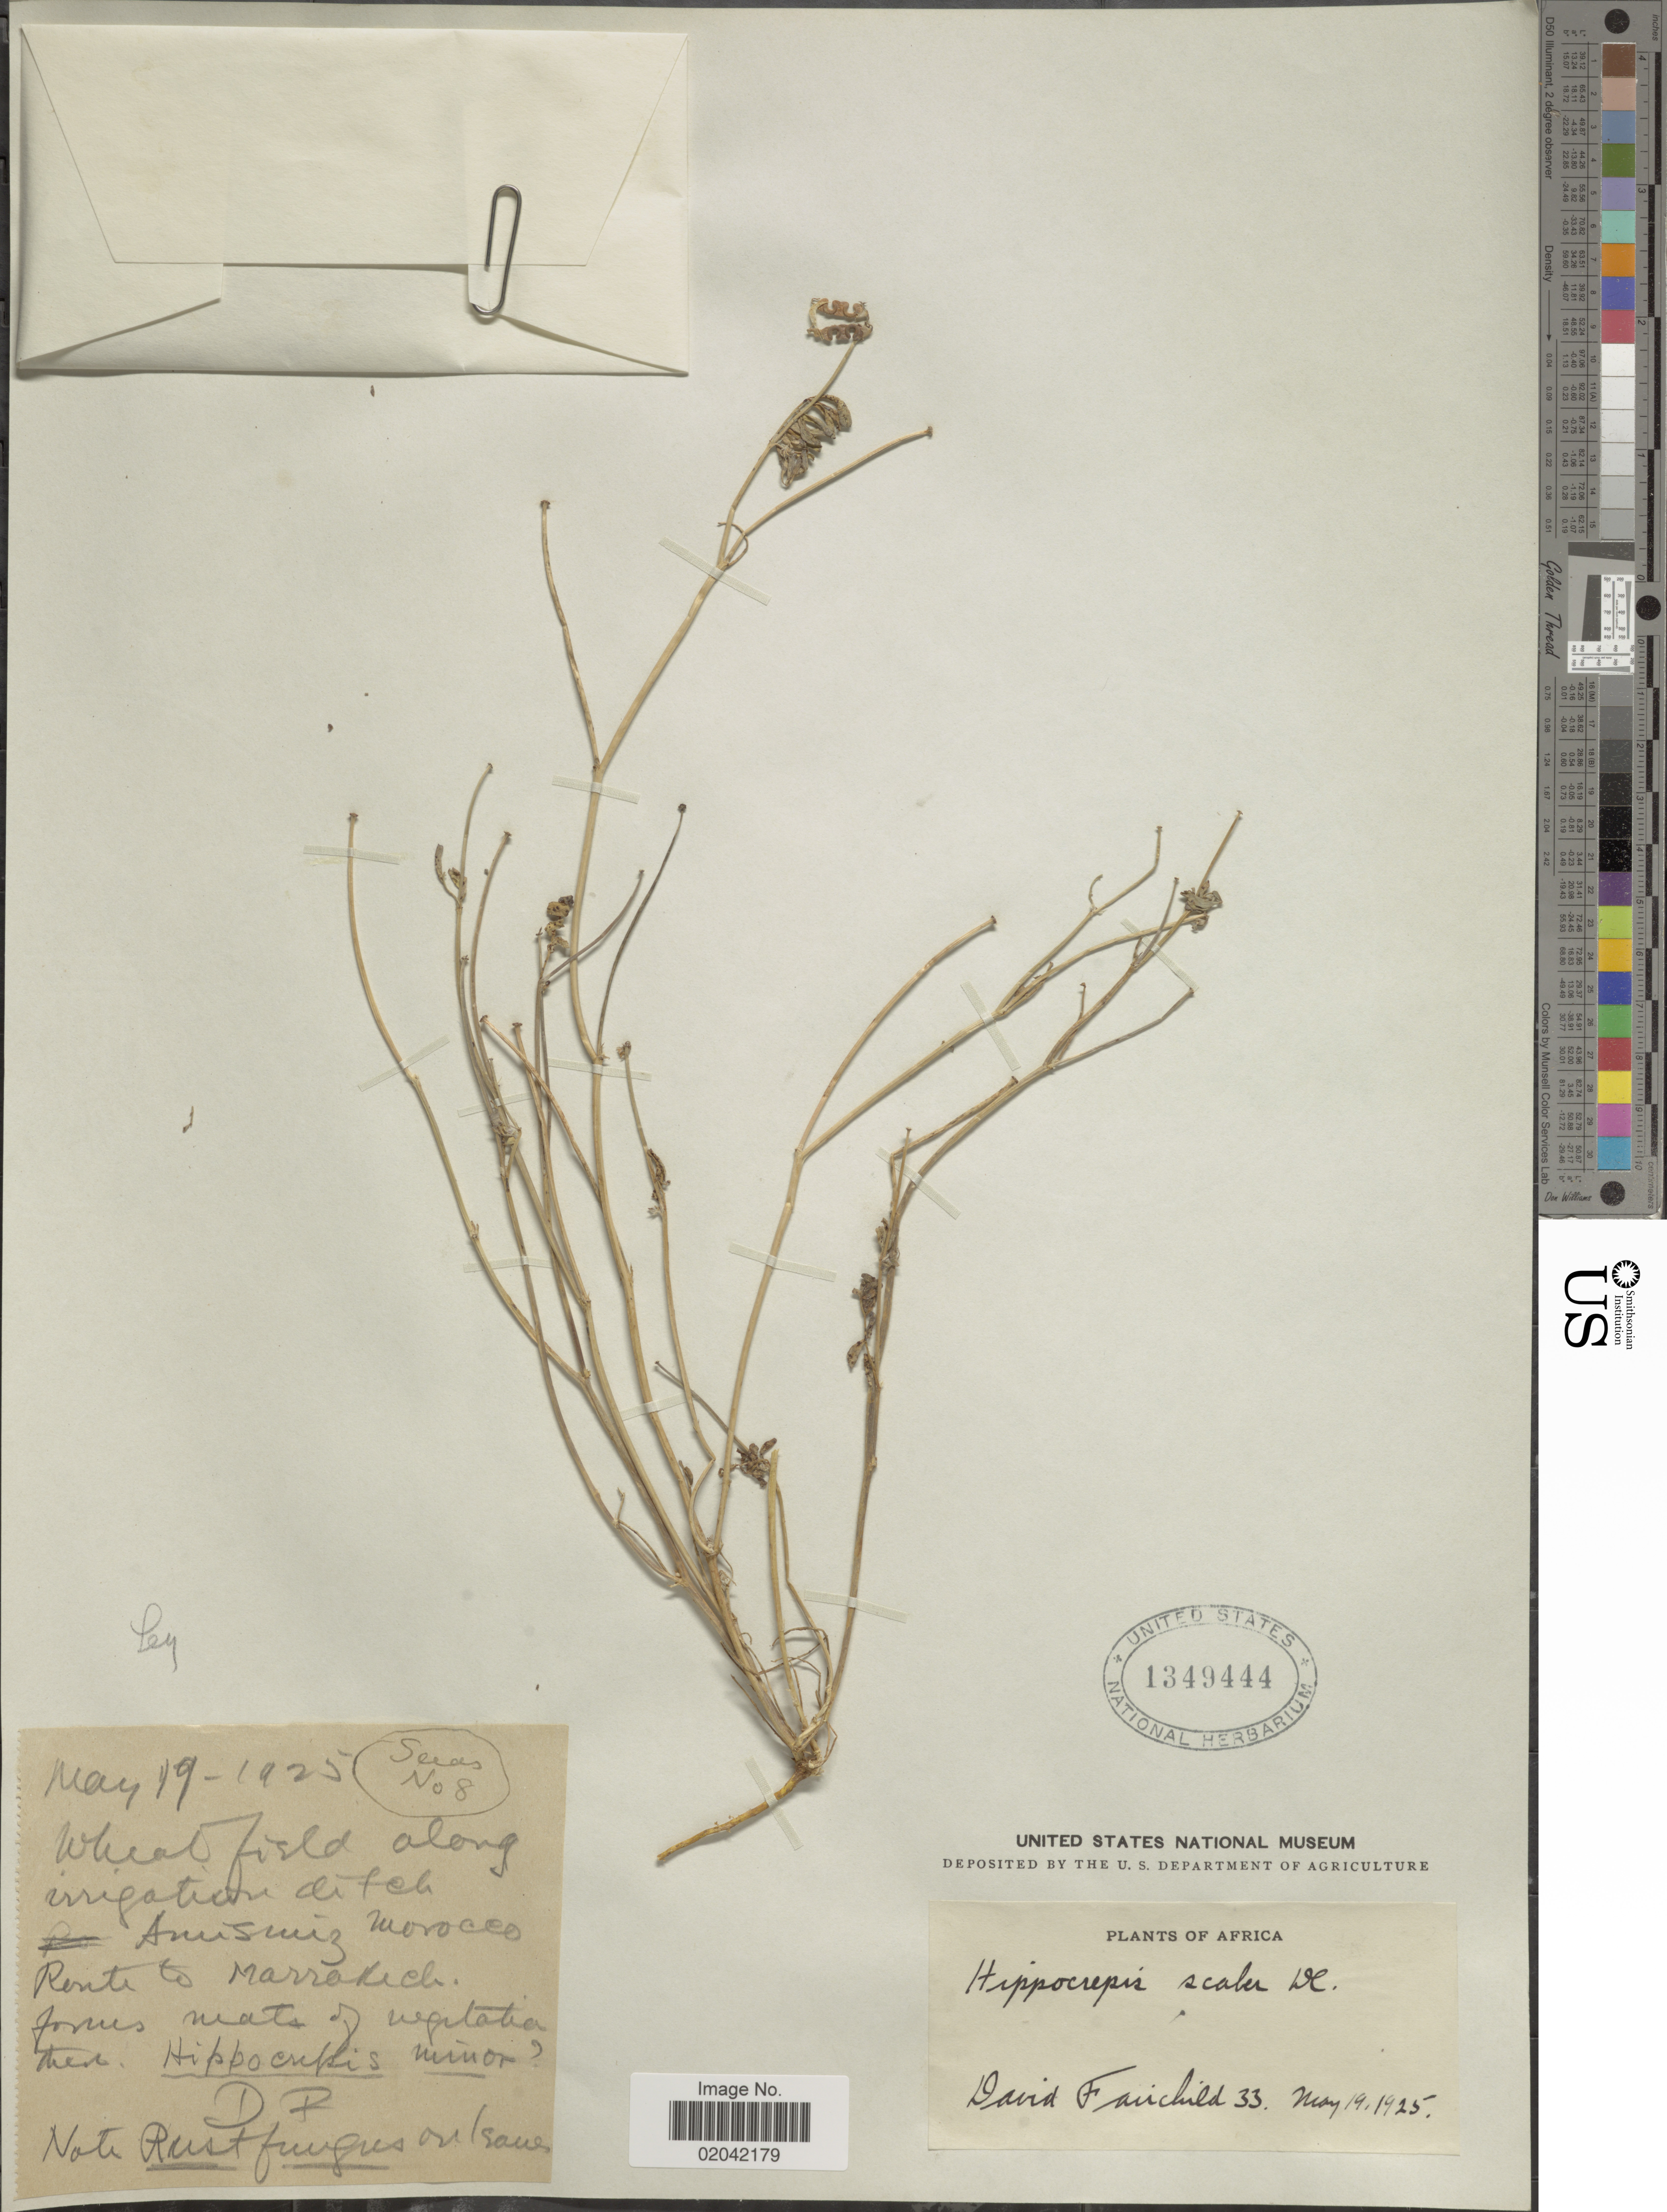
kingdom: Plantae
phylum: Tracheophyta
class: Magnoliopsida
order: Fabales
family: Fabaceae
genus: Hippocrepis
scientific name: Hippocrepis scabra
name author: DC.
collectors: D. Fairchild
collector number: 33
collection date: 1925-05-19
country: Morocco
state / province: Marrakech-Tensift-Al Haouz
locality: Wheat field along irrigation ditch, Amizmiz, Route to Marrakech.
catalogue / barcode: US 1349444